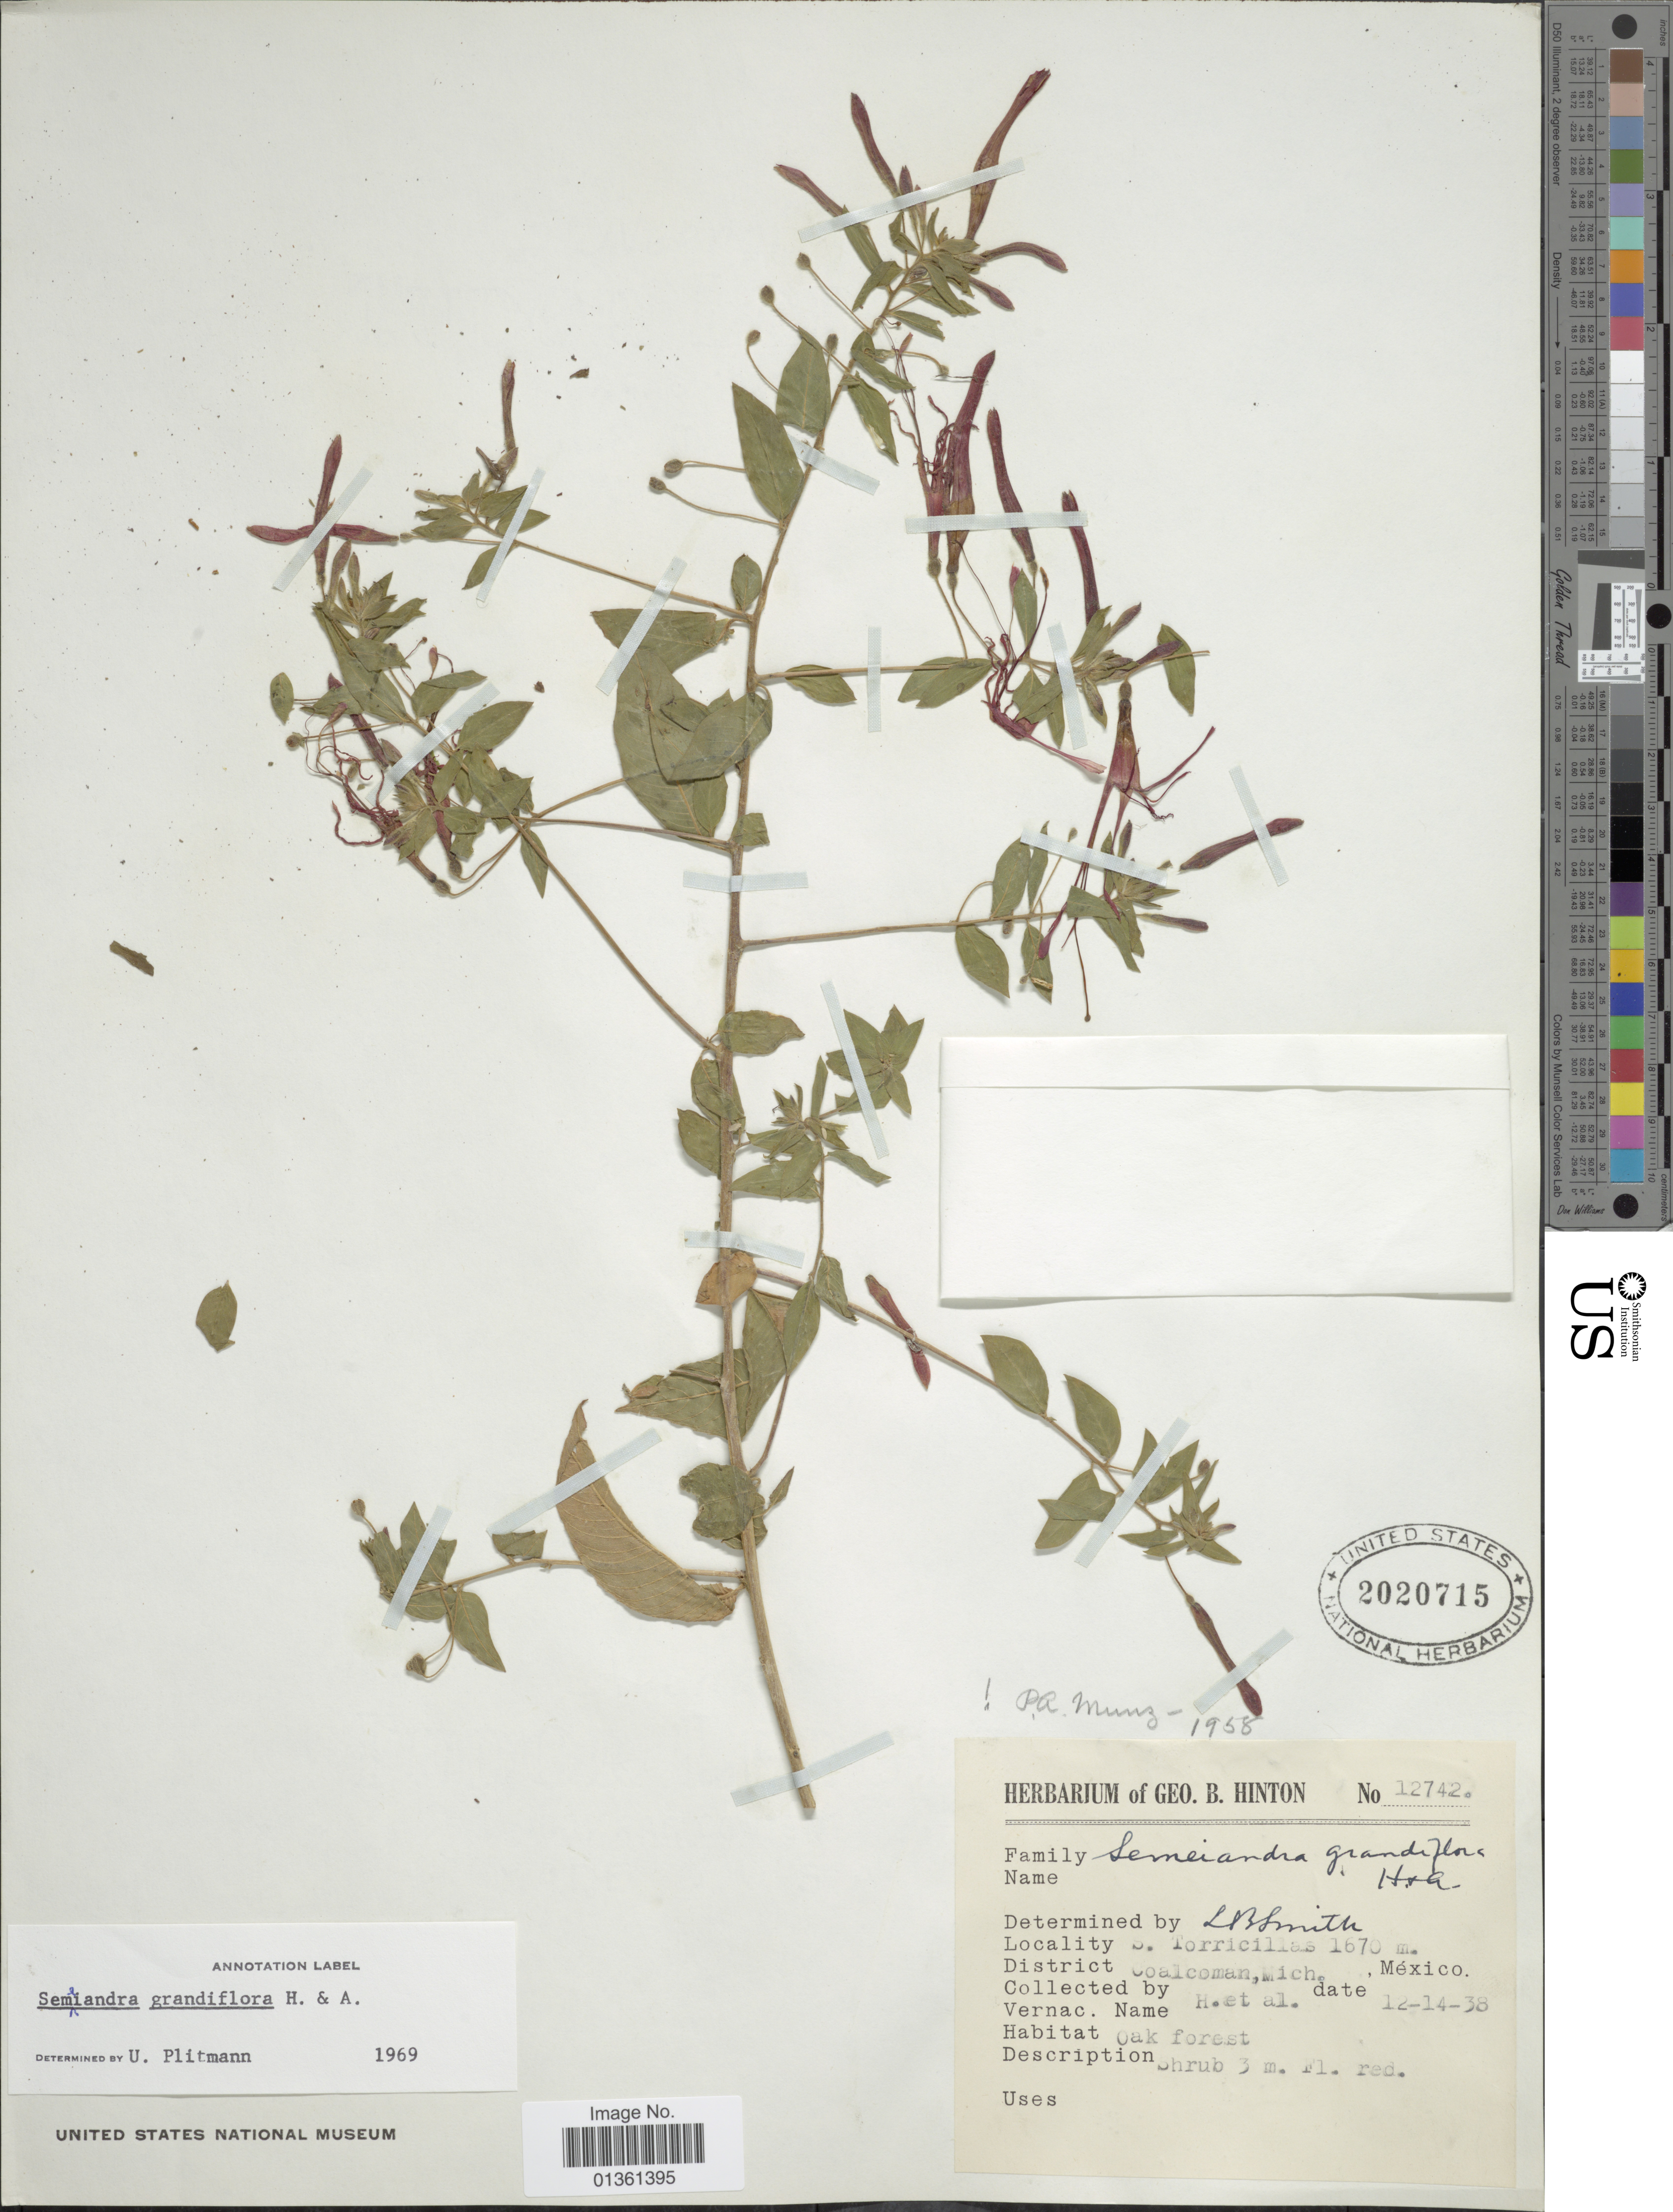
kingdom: Plantae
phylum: Tracheophyta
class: Magnoliopsida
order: Myrtales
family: Onagraceae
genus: Lopezia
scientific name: Lopezia semeiandra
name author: Plitmann et al.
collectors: G. B. Hinton & et al.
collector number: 12742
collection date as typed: Transcribed d/m/y: 14/12/38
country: Mexico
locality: S. Torricillas. District Coalcoman, Mich.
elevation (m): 1670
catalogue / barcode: US 2020715